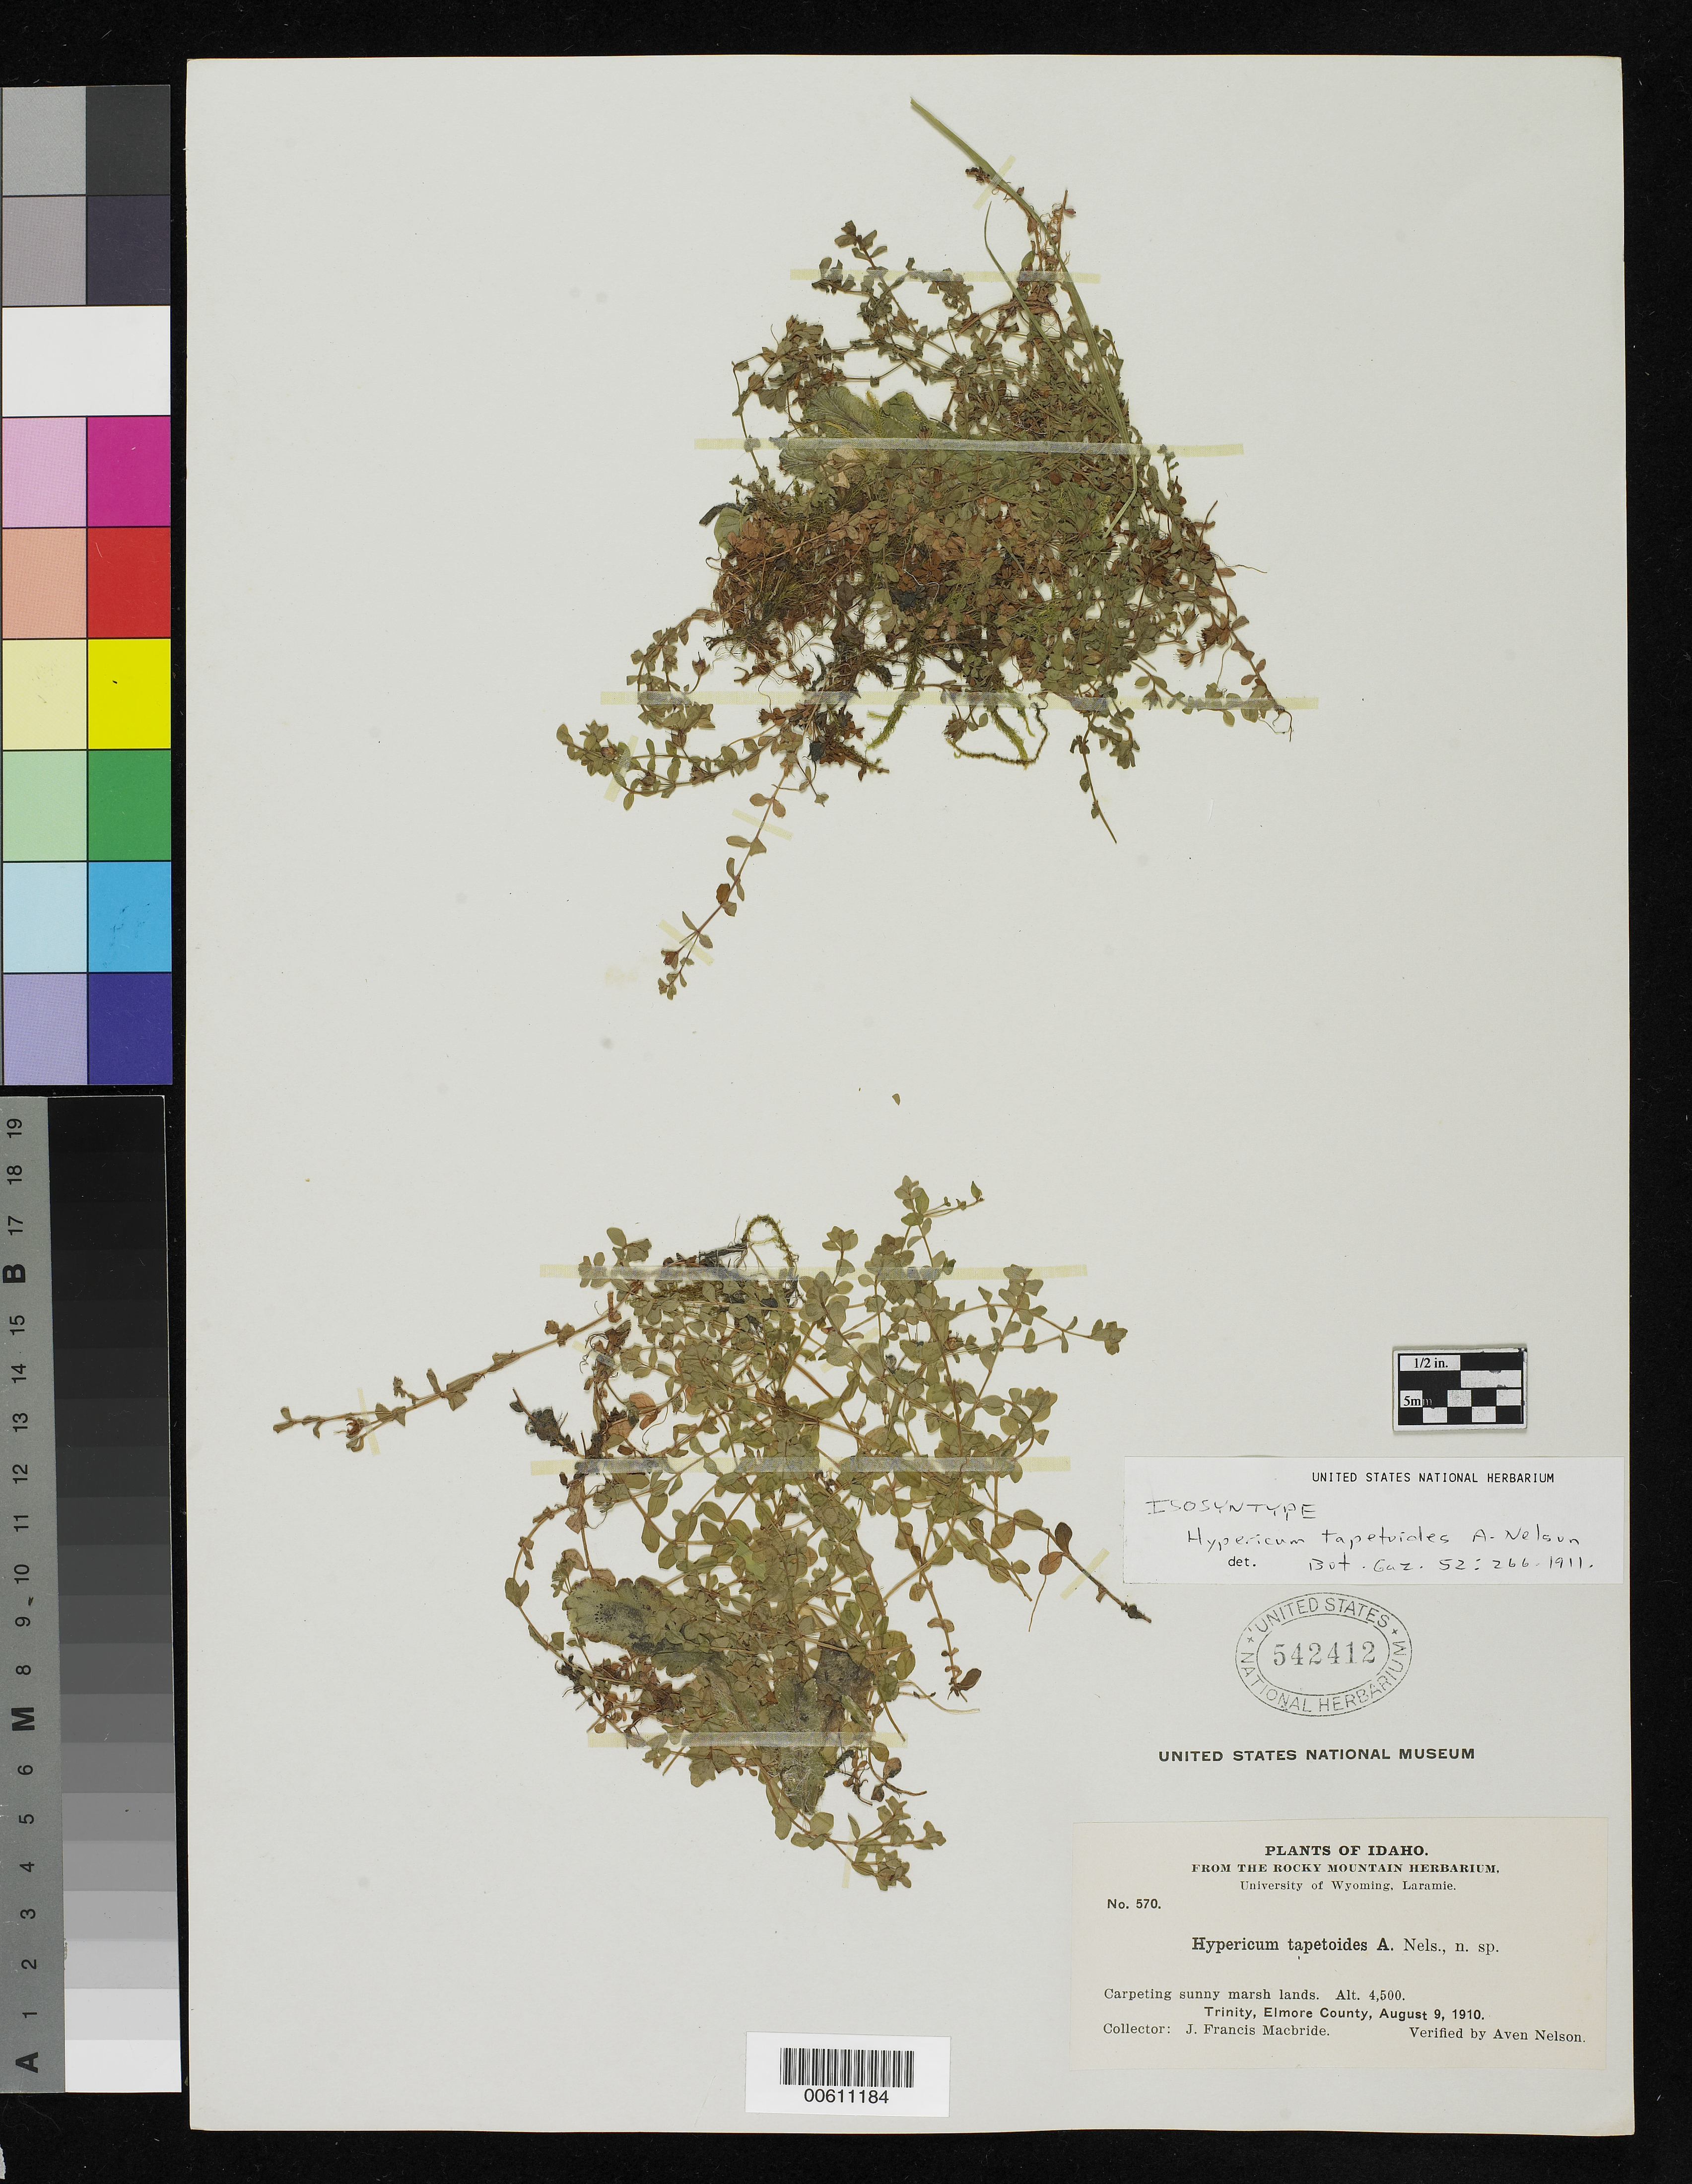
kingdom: Plantae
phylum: Tracheophyta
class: Magnoliopsida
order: Malpighiales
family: Hypericaceae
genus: Hypericum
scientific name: Hypericum tapetoides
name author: A. Nelson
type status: Isosyntype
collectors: J. F. Macbride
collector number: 570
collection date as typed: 09 Aug 1910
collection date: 1910-08-09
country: United States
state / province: Idaho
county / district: Elmore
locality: Trinity.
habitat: Carpeting sunny marsh lands.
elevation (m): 1372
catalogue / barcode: US 542412